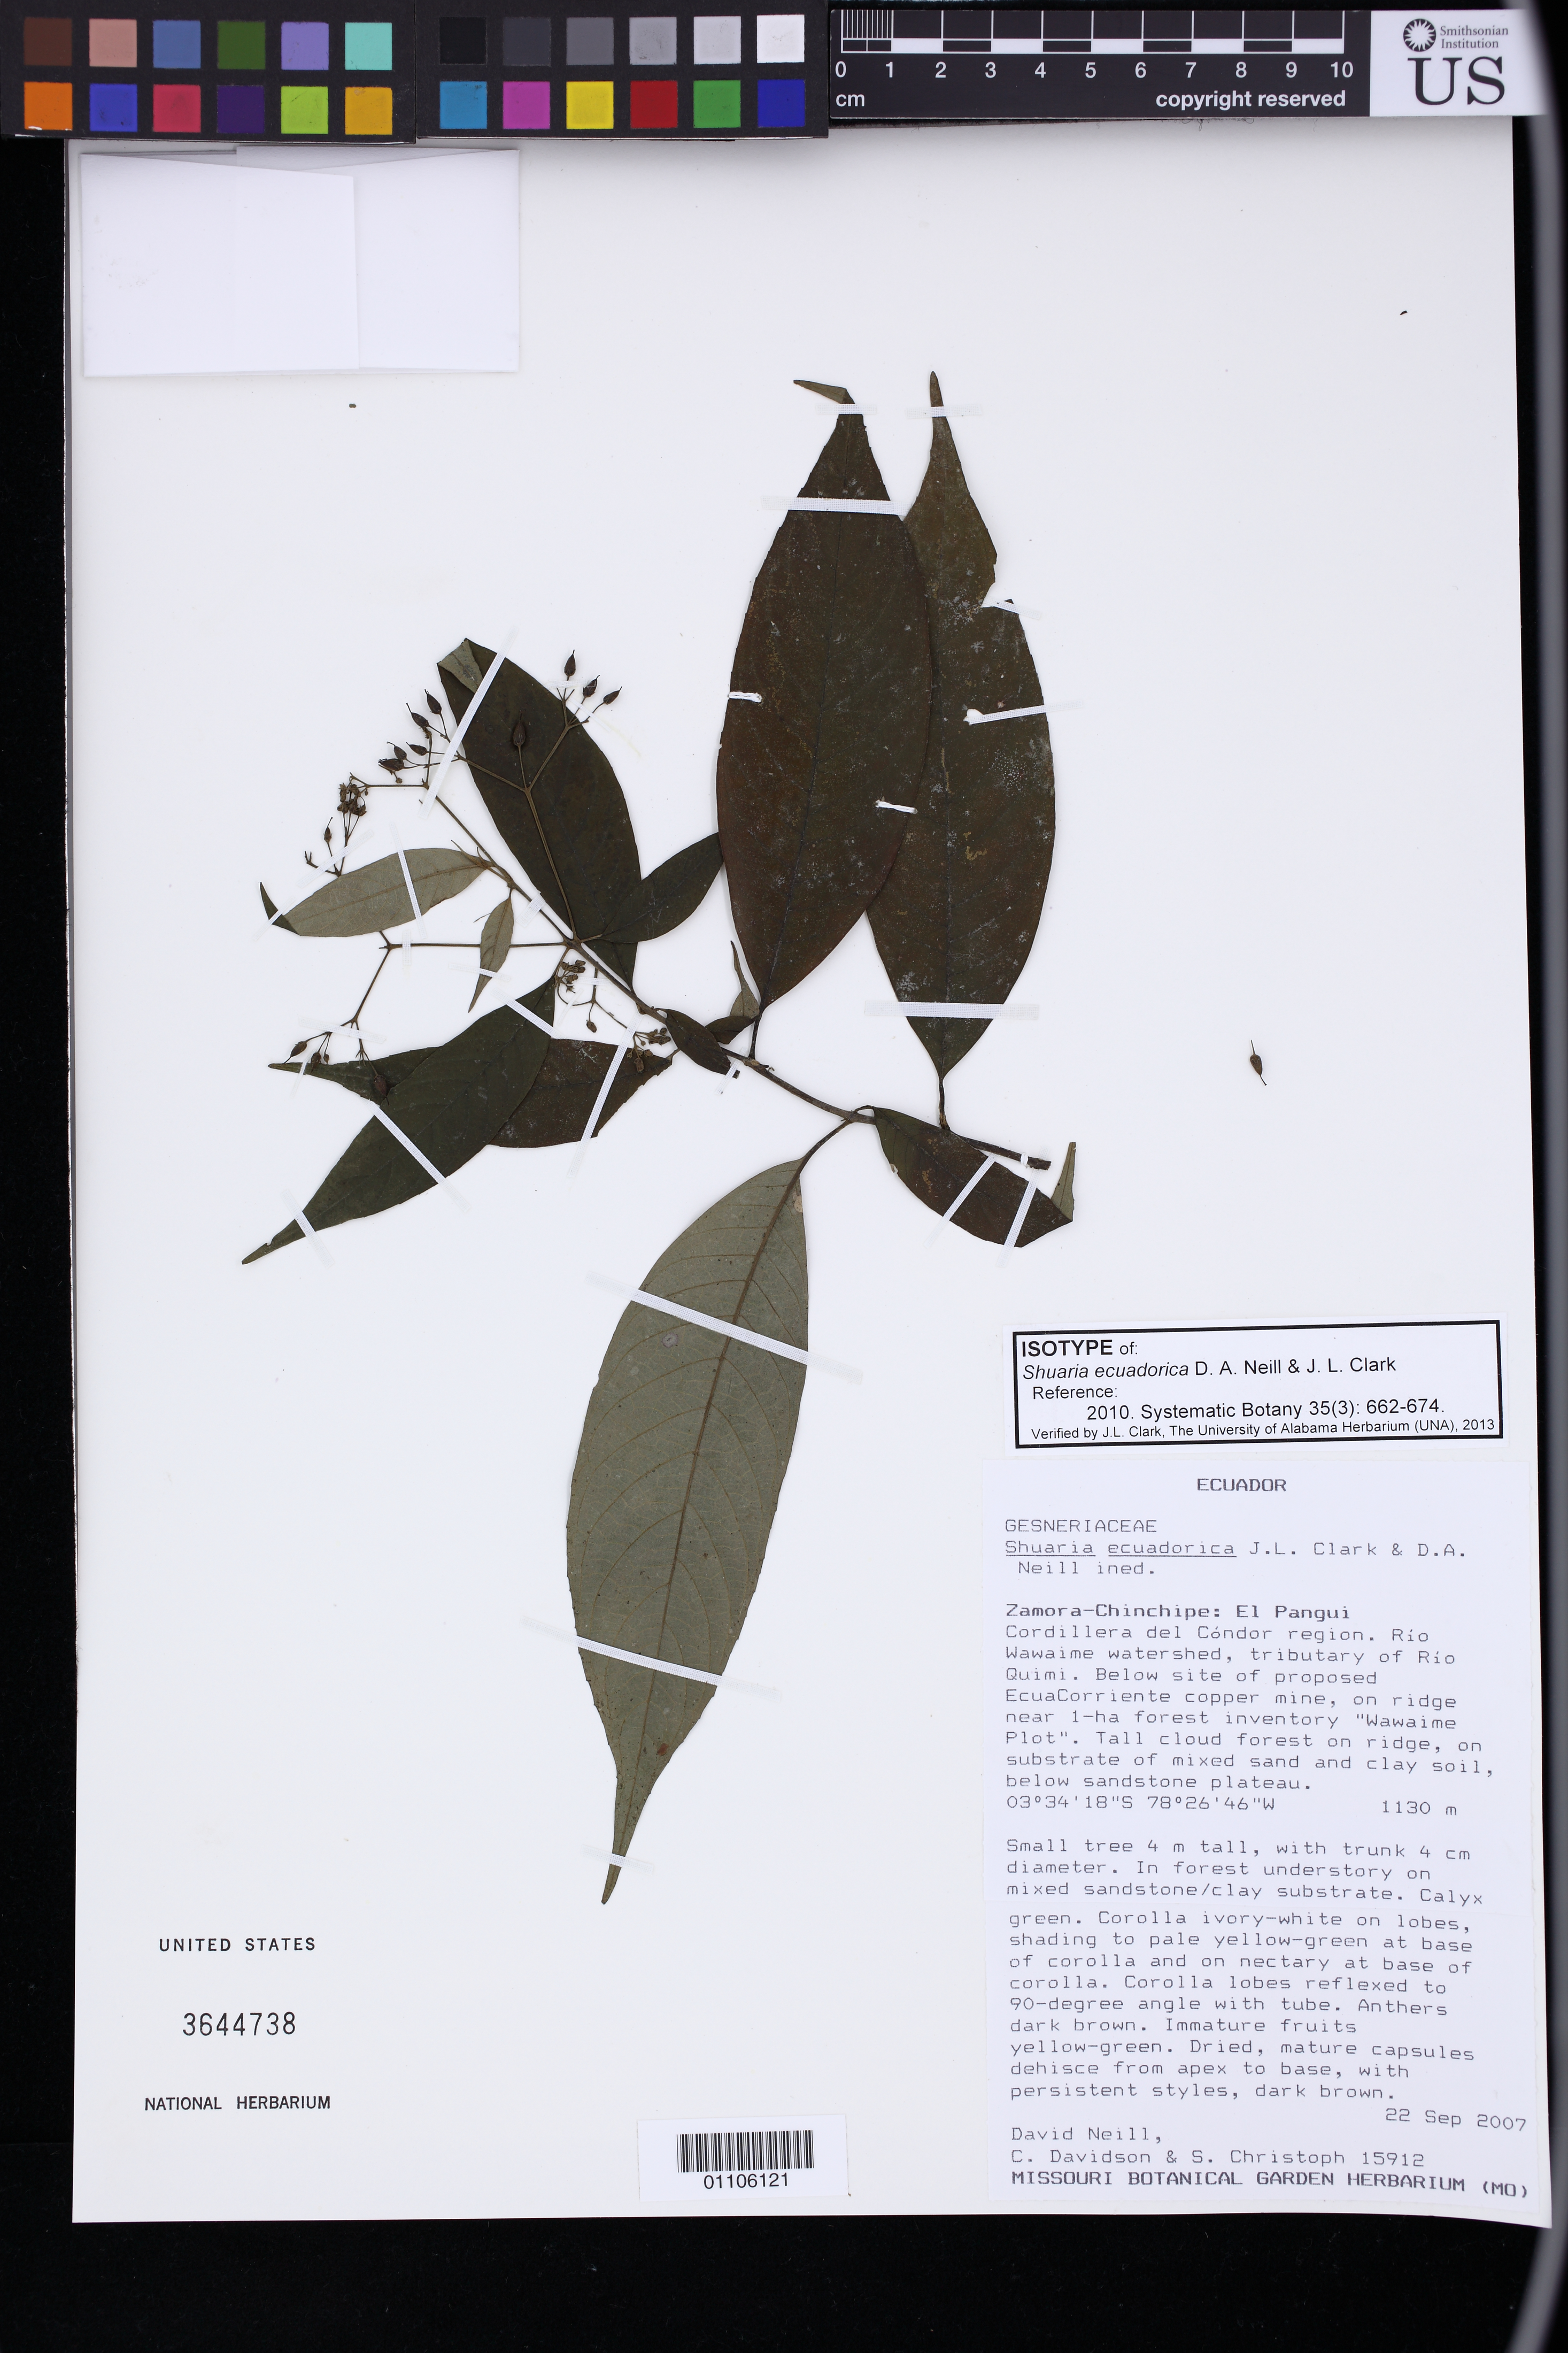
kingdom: Plantae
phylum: Tracheophyta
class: Magnoliopsida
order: Lamiales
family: Gesneriaceae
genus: Shuaria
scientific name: Shuaria ecuadorica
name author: D.A. Neill & J.L. Clark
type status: Isotype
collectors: D. A. Neill & J. L. Clark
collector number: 15912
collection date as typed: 22 Sep 2007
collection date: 2007-09-22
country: Ecuador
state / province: Zamora-Chinchipe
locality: Cantón El Pangui, Cordillera del Cóndor region, Río Wawaime watershed, tributary of Rio Quimi, below site of proposed EcuaCorriente copper mine, on ridge near 1-ha forest inventory "Wawaime Plot"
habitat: Tall cloud forest on ridge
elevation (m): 1130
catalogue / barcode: US 3644738